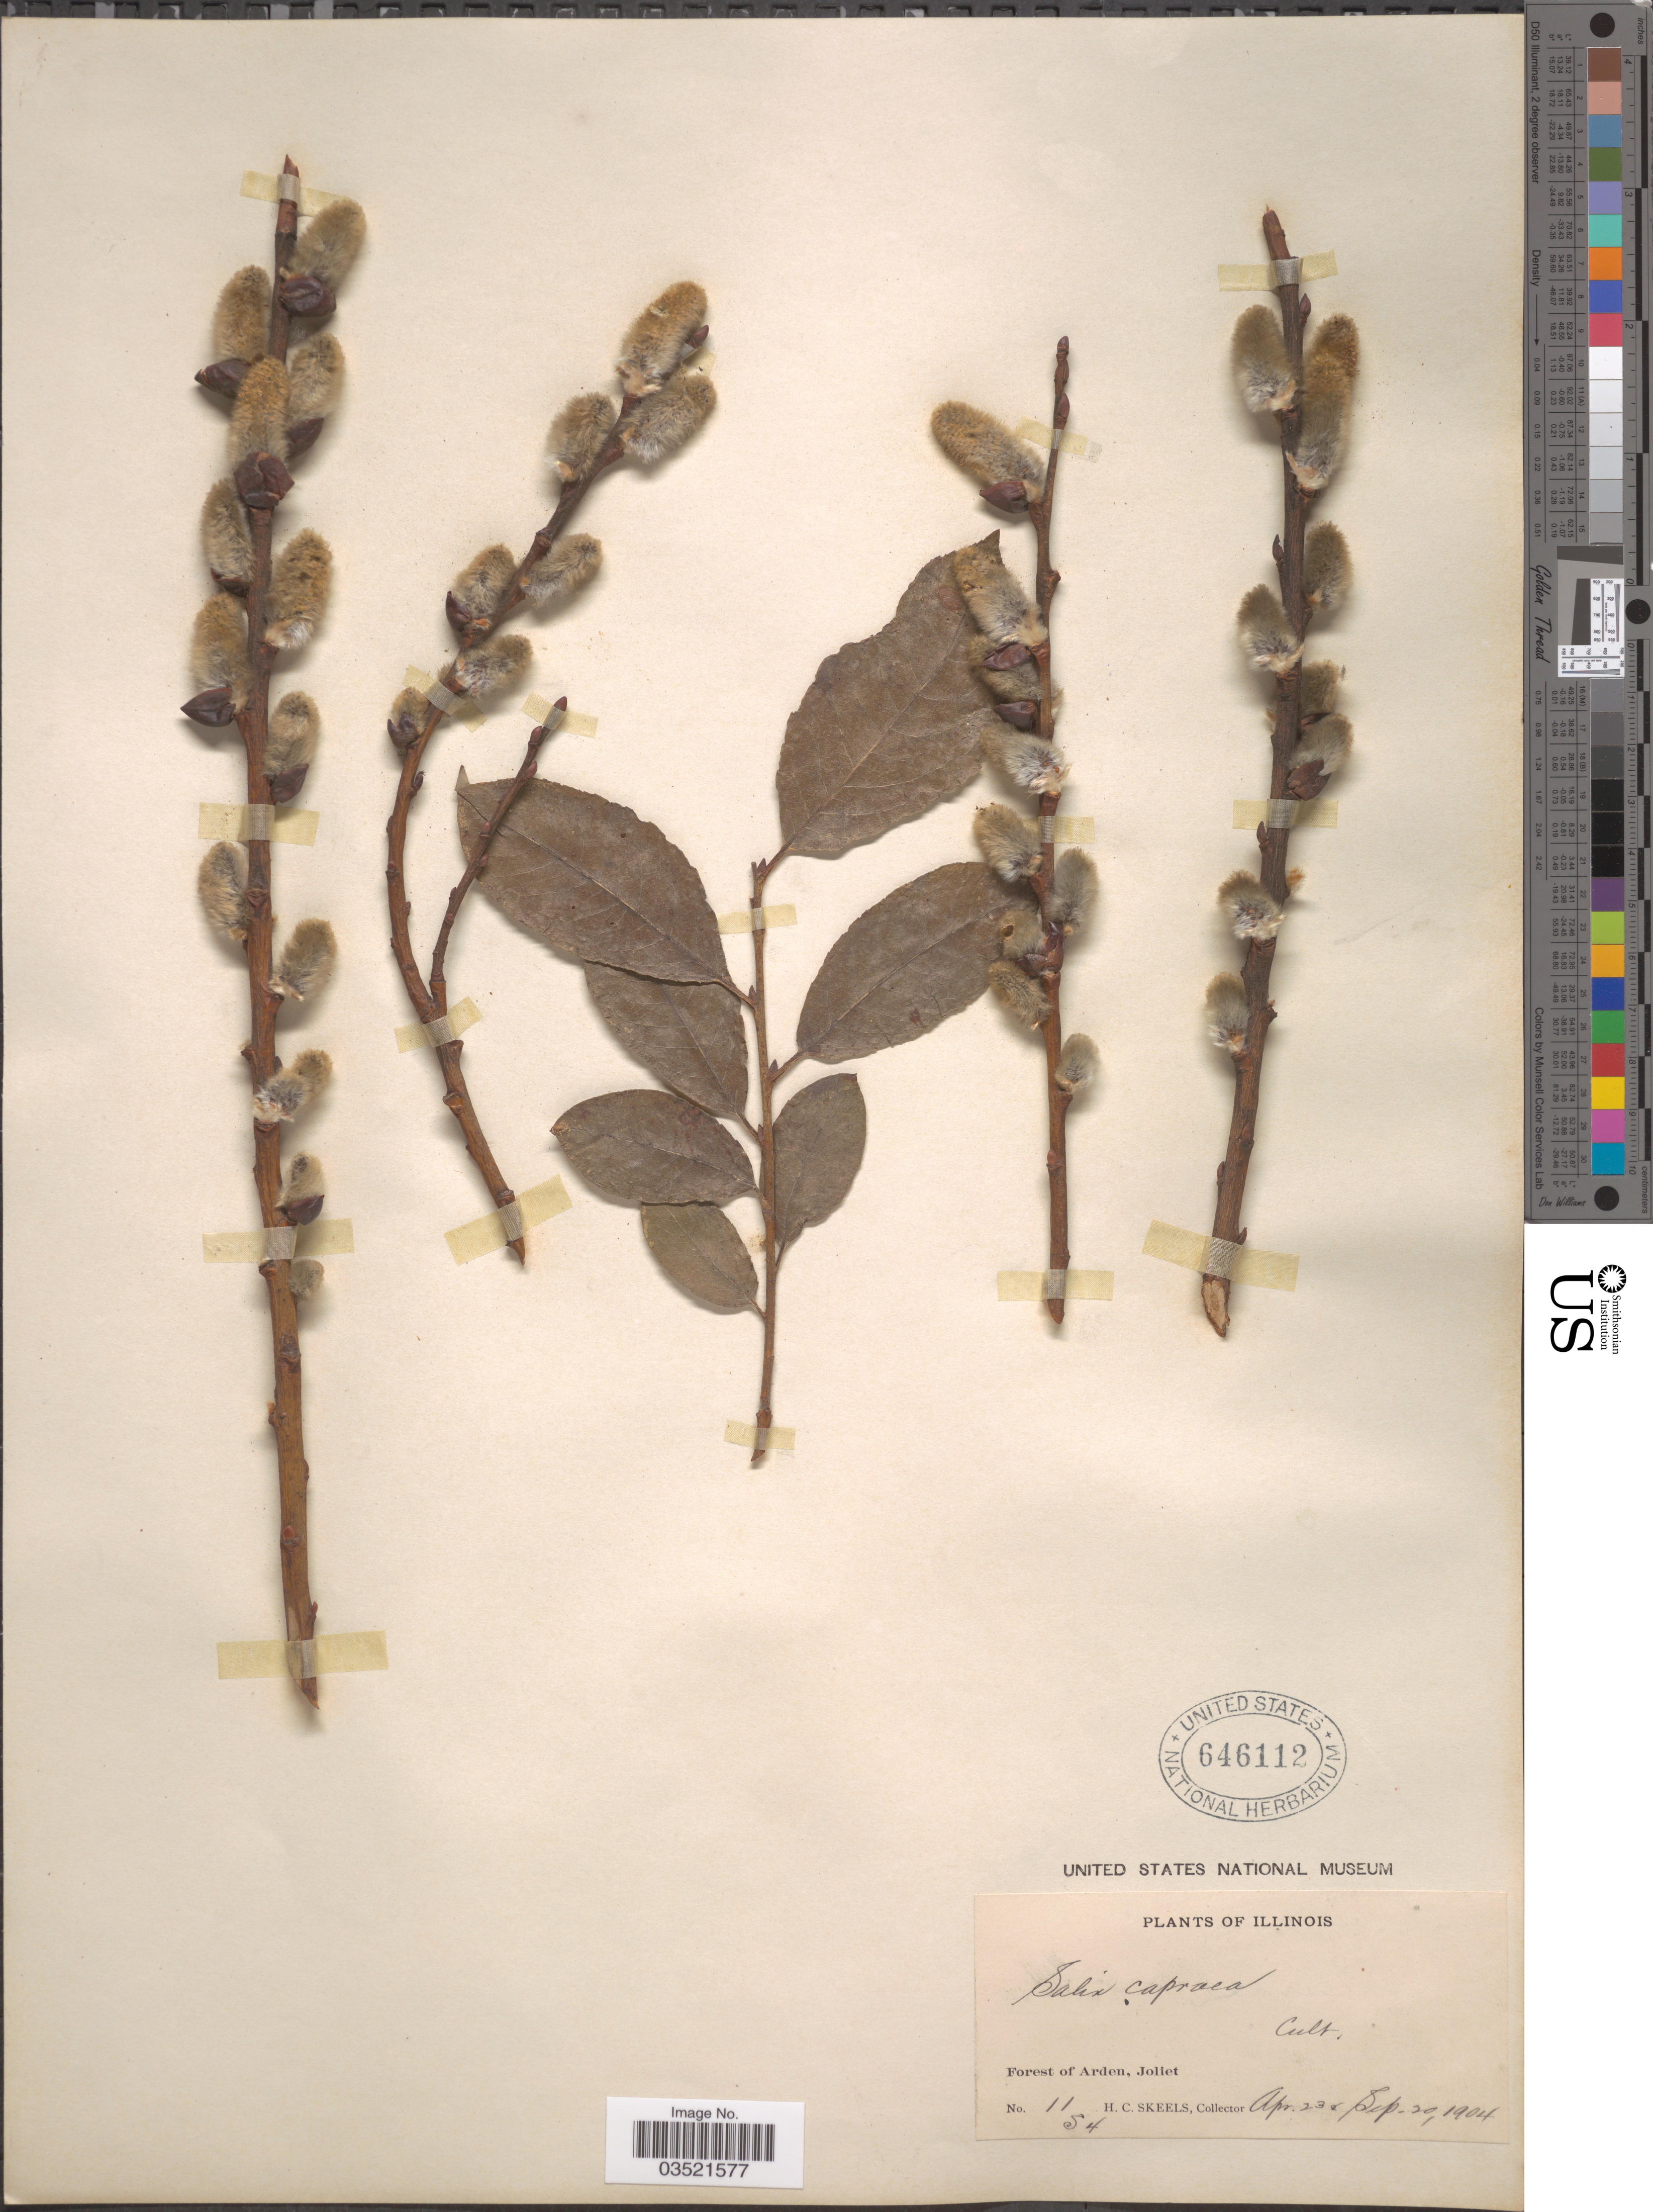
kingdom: Plantae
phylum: Tracheophyta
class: Magnoliopsida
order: Malpighiales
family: Salicaceae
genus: Salix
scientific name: Salix caprea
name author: L.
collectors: H. Skeels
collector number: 1154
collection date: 1904-04-23/1904-09-20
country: United States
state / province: Illinois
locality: Forest of Arden, Joliet.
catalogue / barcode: US 646112